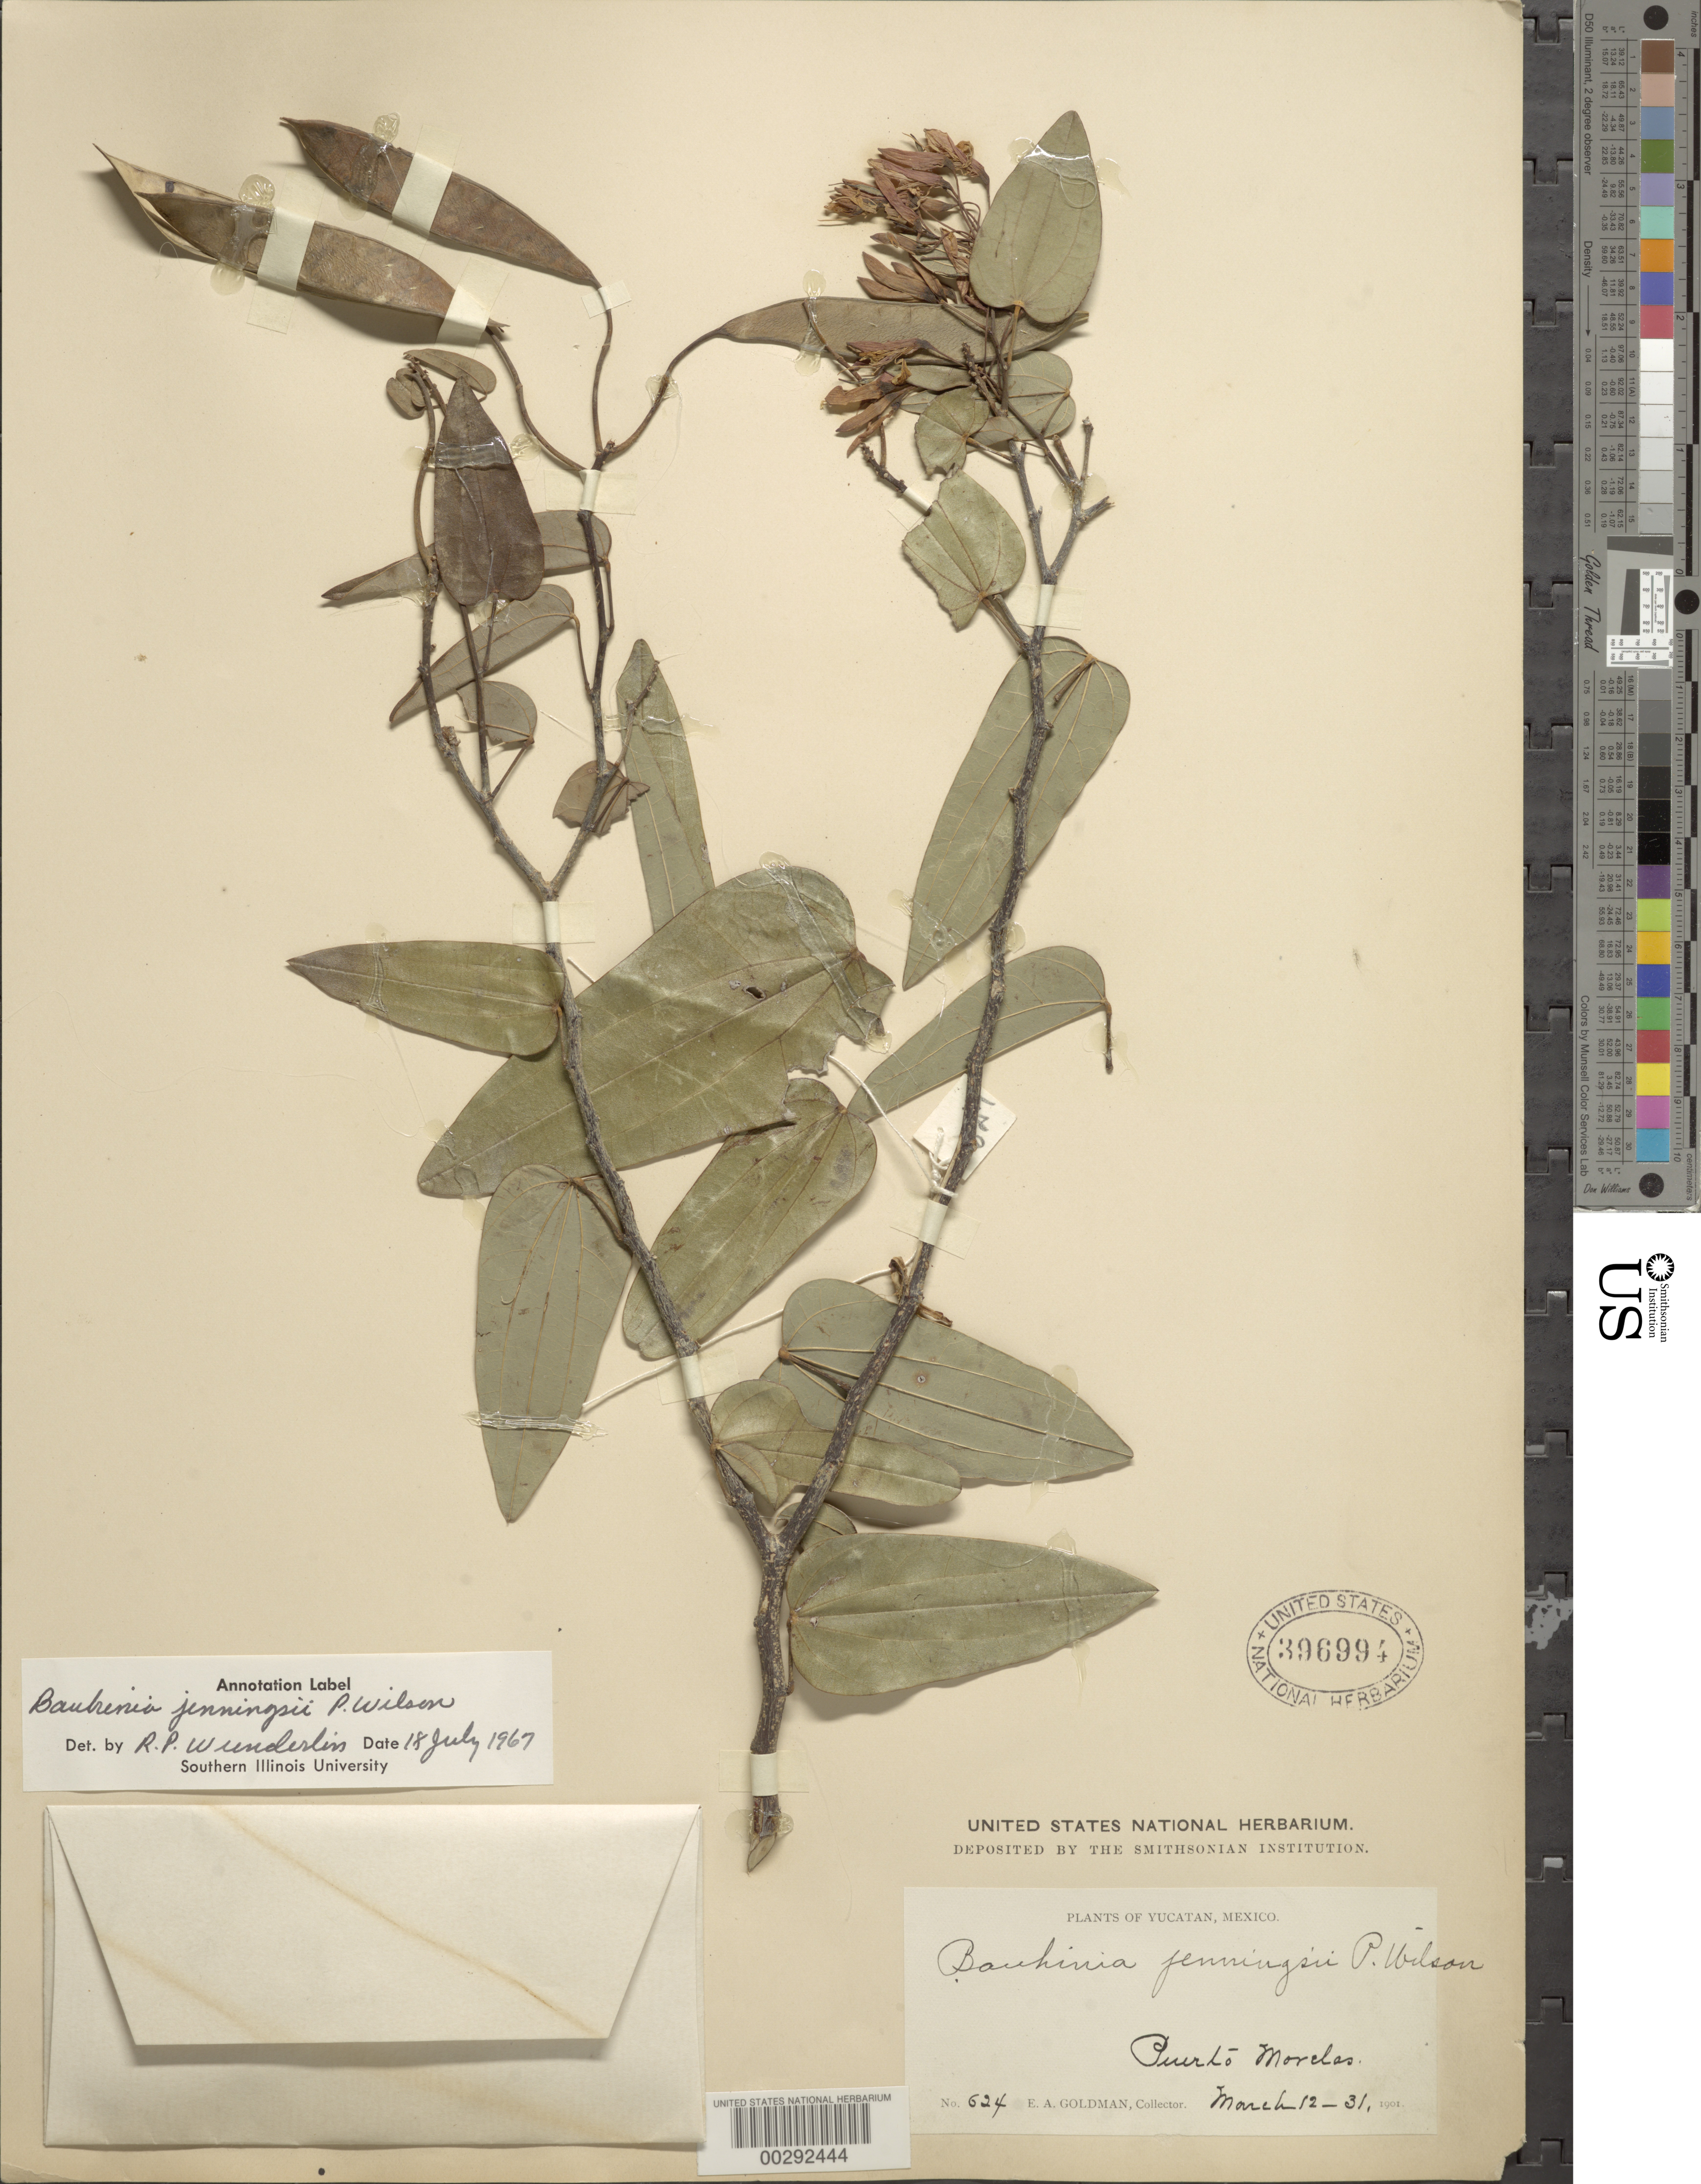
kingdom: Plantae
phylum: Tracheophyta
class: Magnoliopsida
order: Fabales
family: Fabaceae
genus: Bauhinia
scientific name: Bauhinia jenningsii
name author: Paul G. Wilson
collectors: E. A. Goldman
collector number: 624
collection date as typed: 12 Mar 1901 to 31 Mar 1901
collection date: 1901-03-12/1901-03-31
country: Mexico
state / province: Yucatán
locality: Puerto Morelos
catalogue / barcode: US 396994